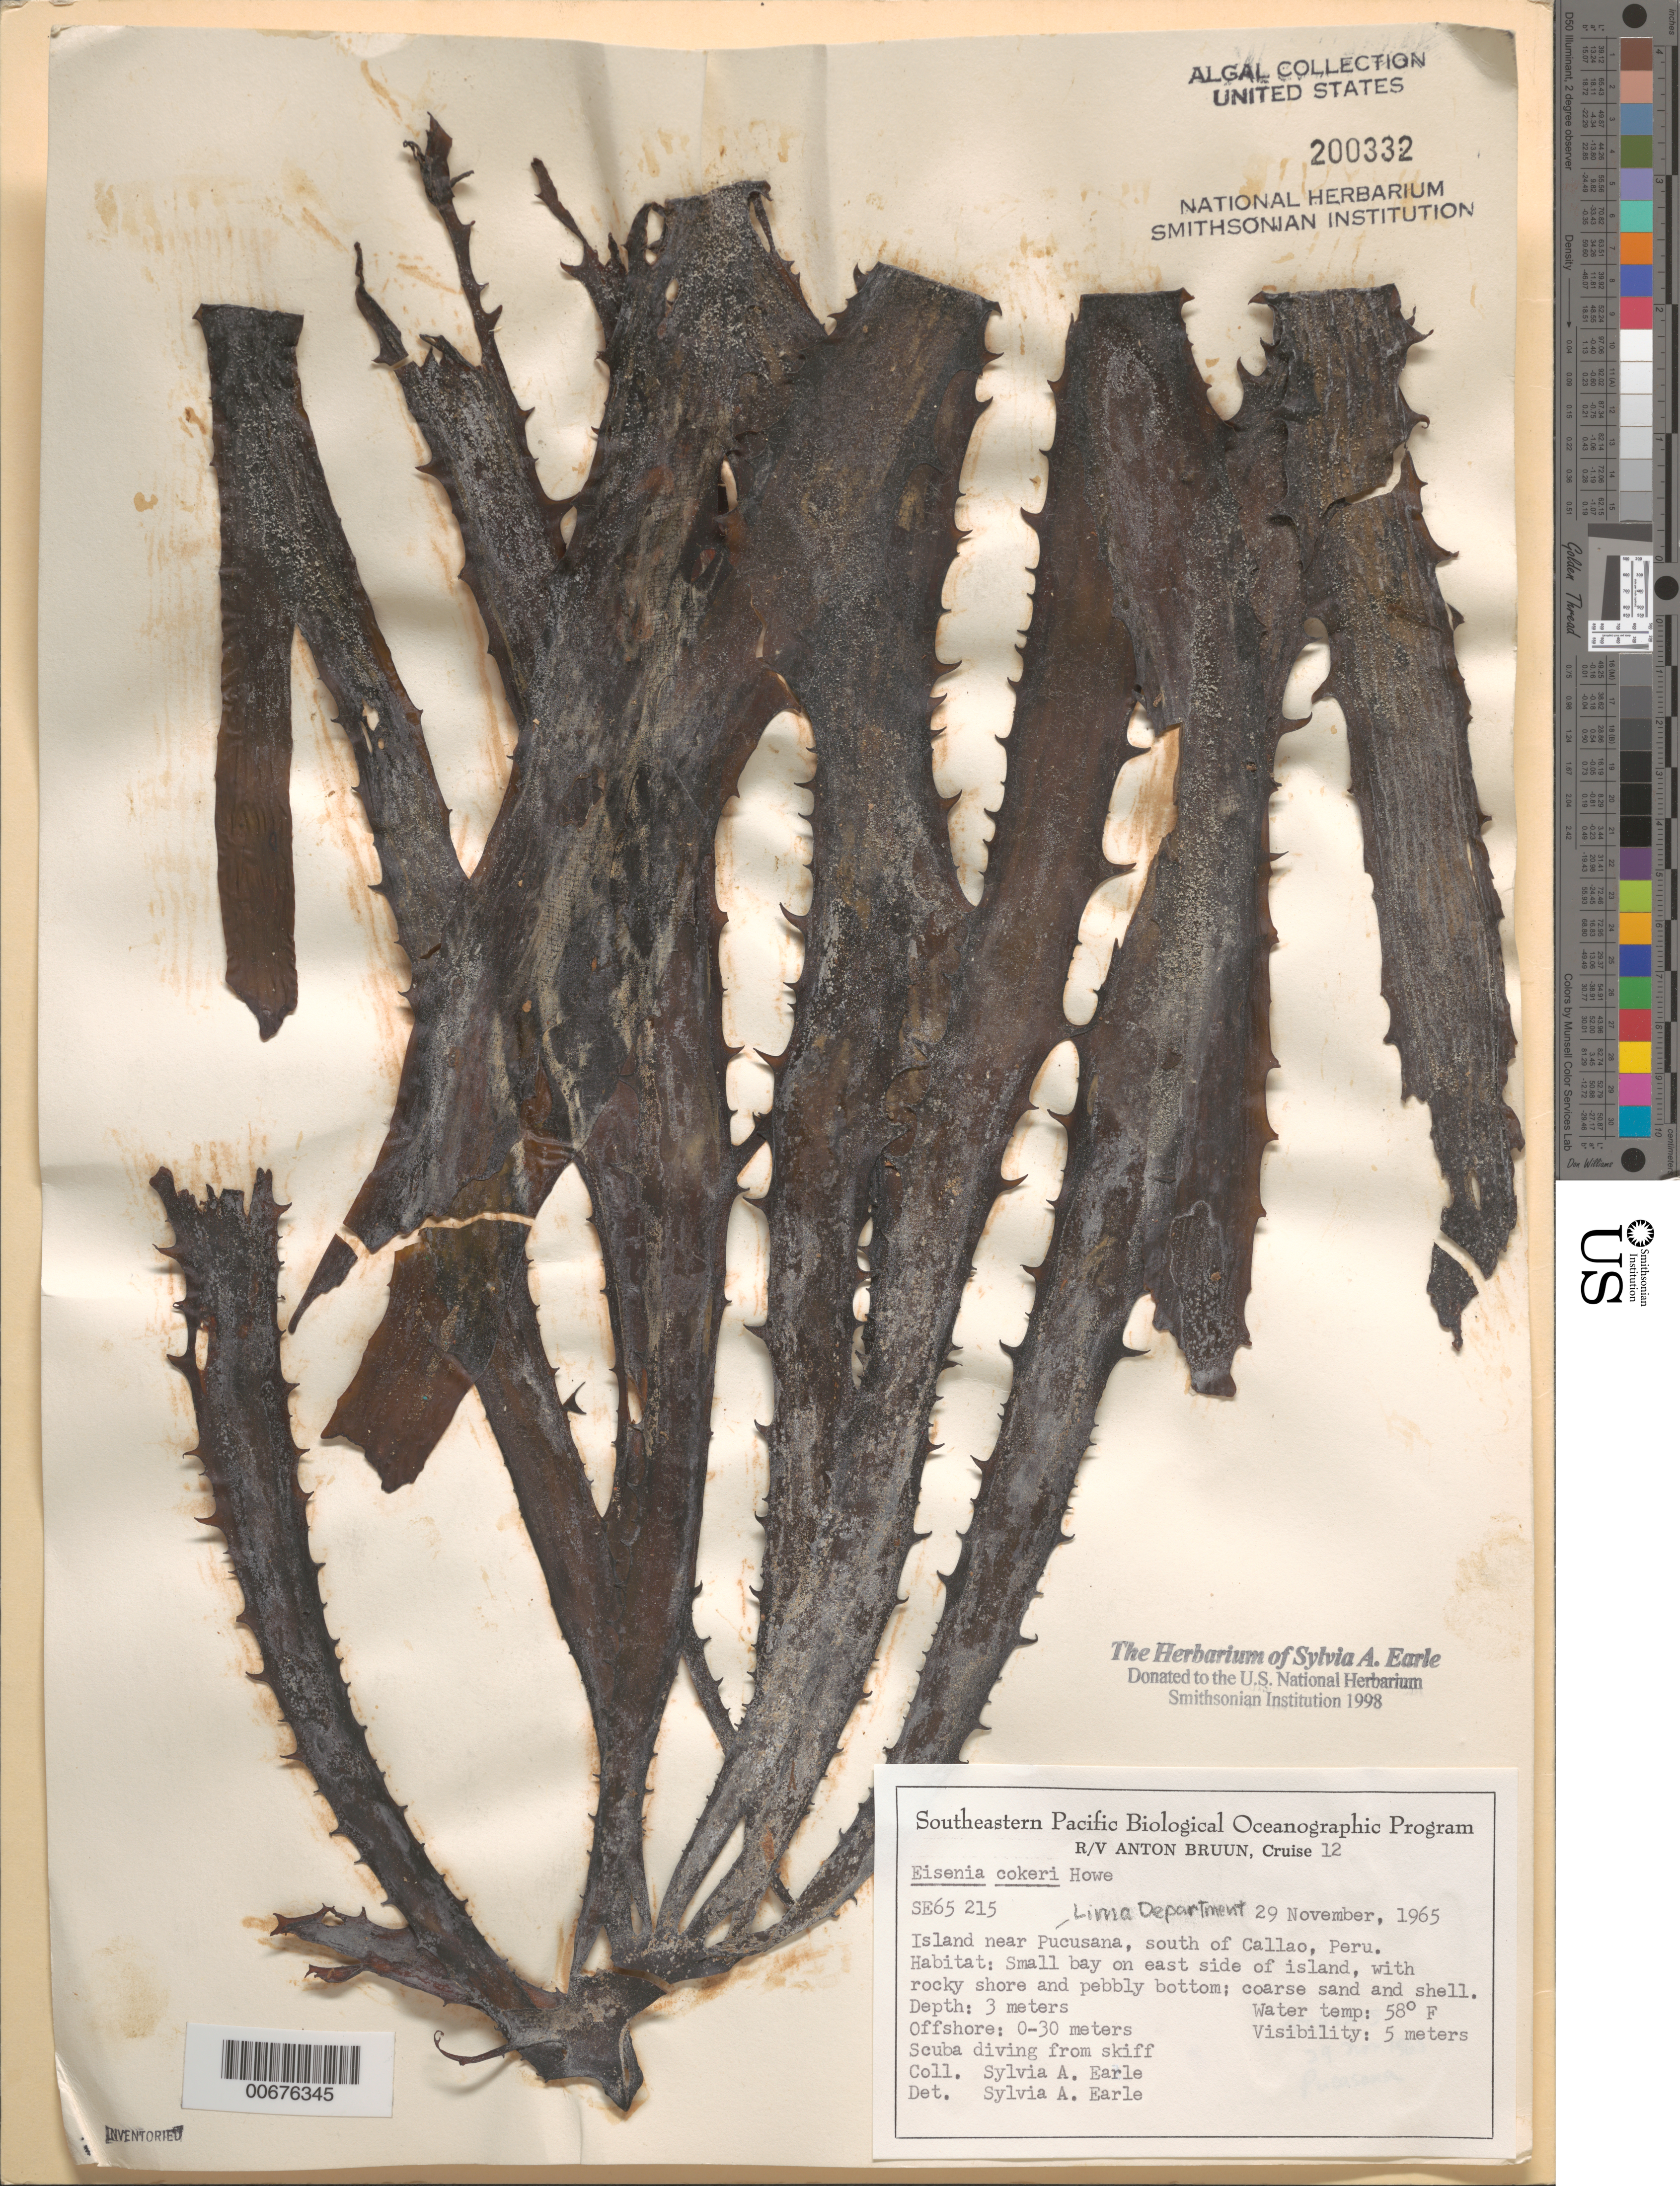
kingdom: Chromista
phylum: Ochrophyta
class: Phaeophyceae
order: Laminariales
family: Lessoniaceae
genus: Eisenia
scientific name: Eisenia cokeri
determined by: Earle, S. A.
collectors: S. A. Earle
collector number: SE 65215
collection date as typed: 29 Nov 1965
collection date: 1965-11-29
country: Peru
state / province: Lima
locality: Small island near Pucusana, south of Callao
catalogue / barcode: US 200332